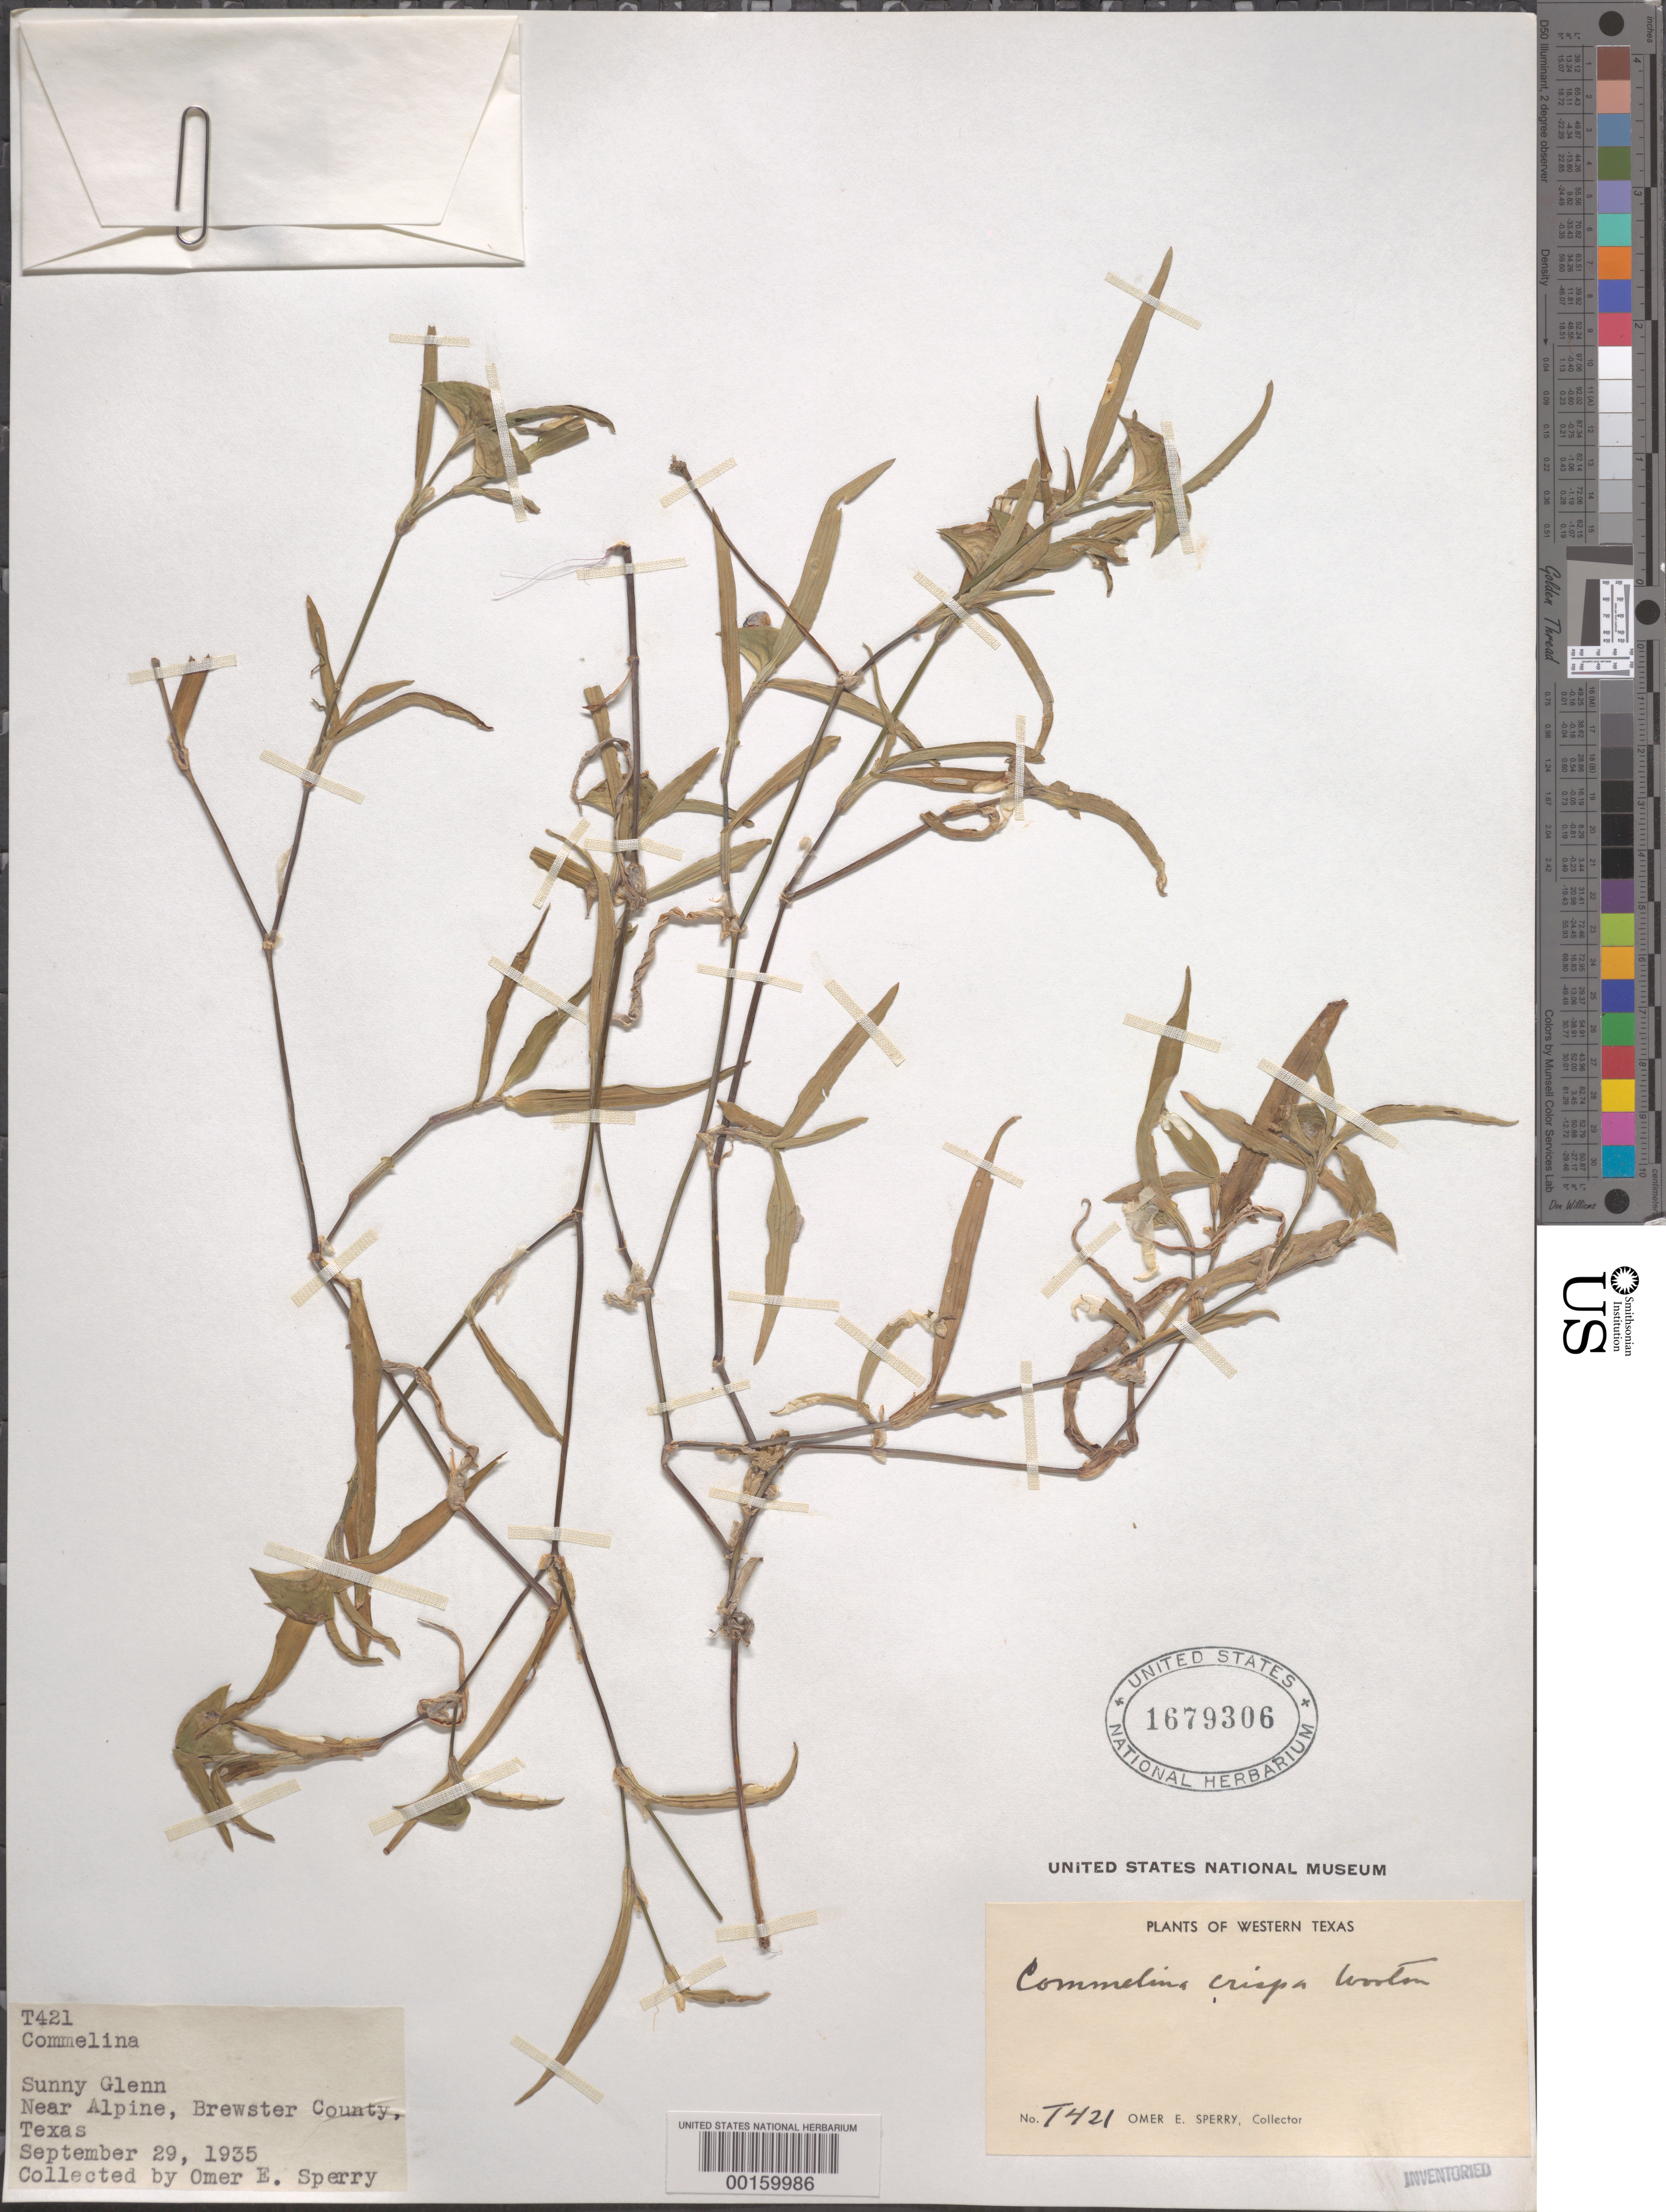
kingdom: Plantae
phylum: Tracheophyta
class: Liliopsida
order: Commelinales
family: Commelinaceae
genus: Commelina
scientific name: Commelina erecta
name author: L.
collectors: O. E. Sperry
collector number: T421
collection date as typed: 29 Sep 1935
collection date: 1935-09-29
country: United States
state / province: Texas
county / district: Brewster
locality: Sunny glenn, near alpine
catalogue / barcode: US 1679306